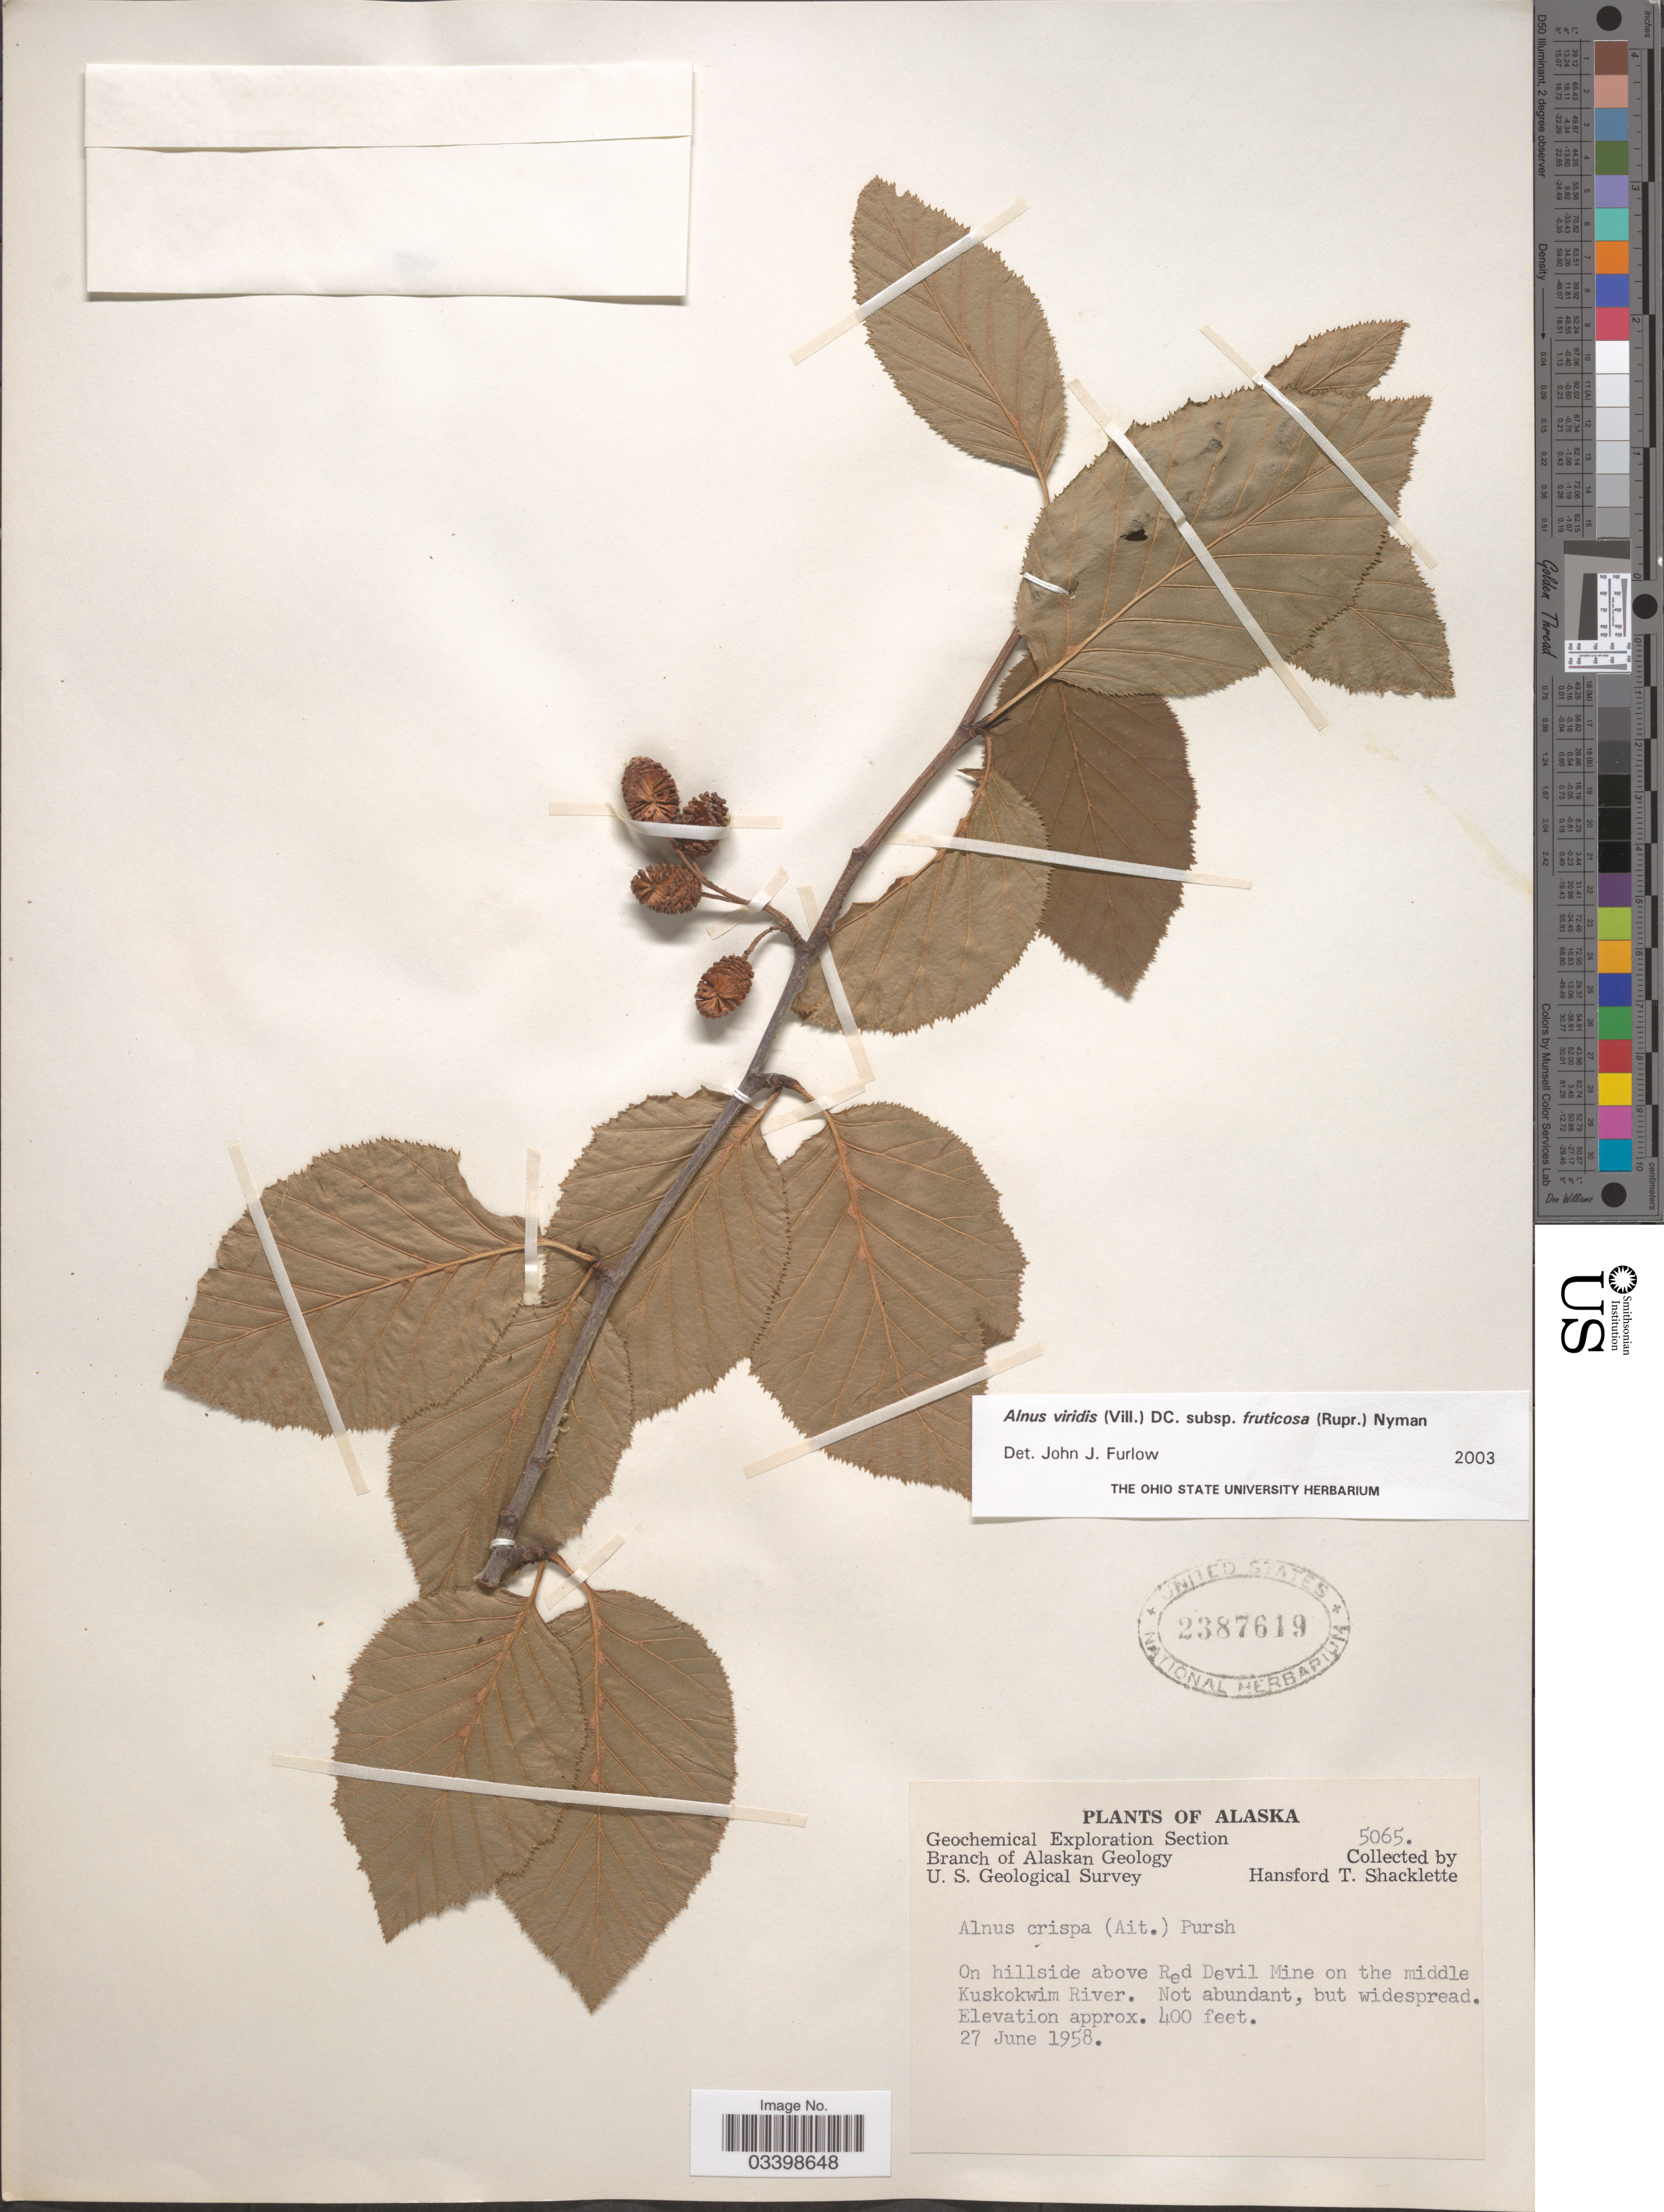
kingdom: Plantae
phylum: Tracheophyta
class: Magnoliopsida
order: Fagales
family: Betulaceae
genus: Alnus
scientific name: Alnus viridis subsp. fruticosa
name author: (Rupr.) Nyman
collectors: H. Shacklette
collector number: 5065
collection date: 1958-06-27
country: United States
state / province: Alaska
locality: On hillside above Red Devil Mine on the middle Kuskokwim River.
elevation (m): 122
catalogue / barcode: US 2387619